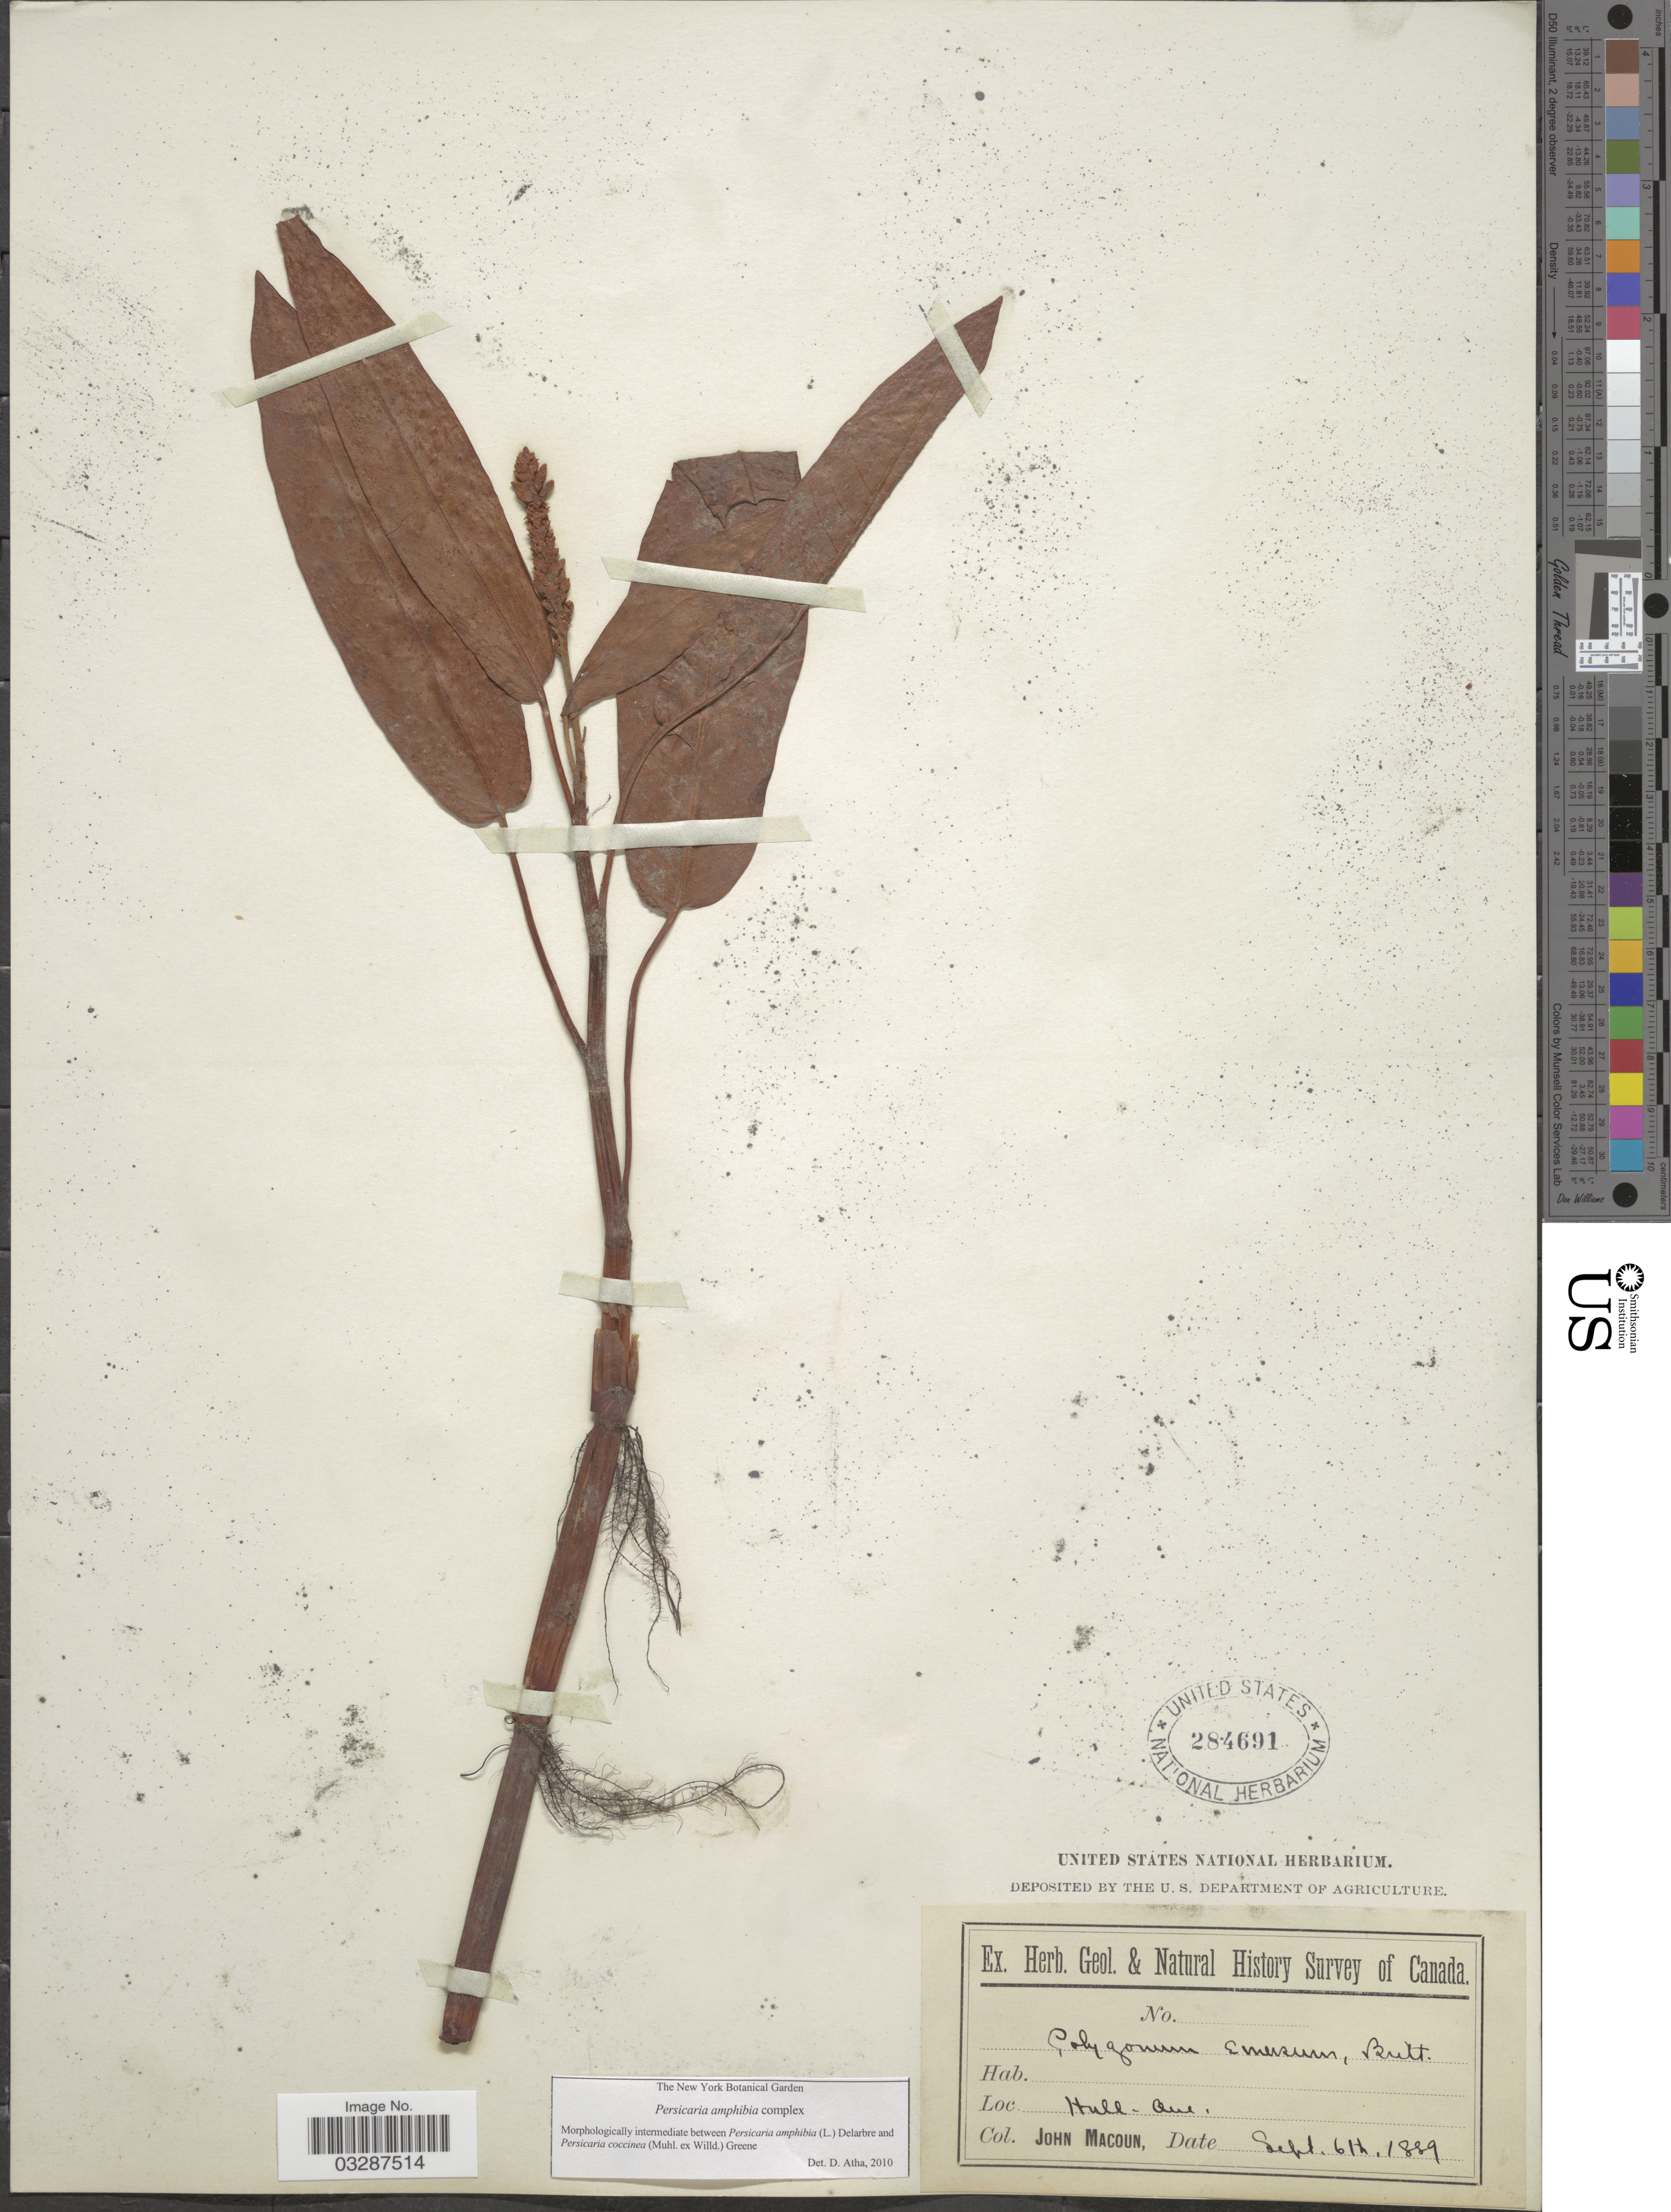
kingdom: Plantae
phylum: Tracheophyta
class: Magnoliopsida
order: Caryophyllales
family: Polygonaceae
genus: Persicaria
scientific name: Persicaria amphibia complex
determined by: Atha, D. E.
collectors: J. Macoun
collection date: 1889-09-06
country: Canada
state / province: Quebec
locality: Hull.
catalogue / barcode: US 284691